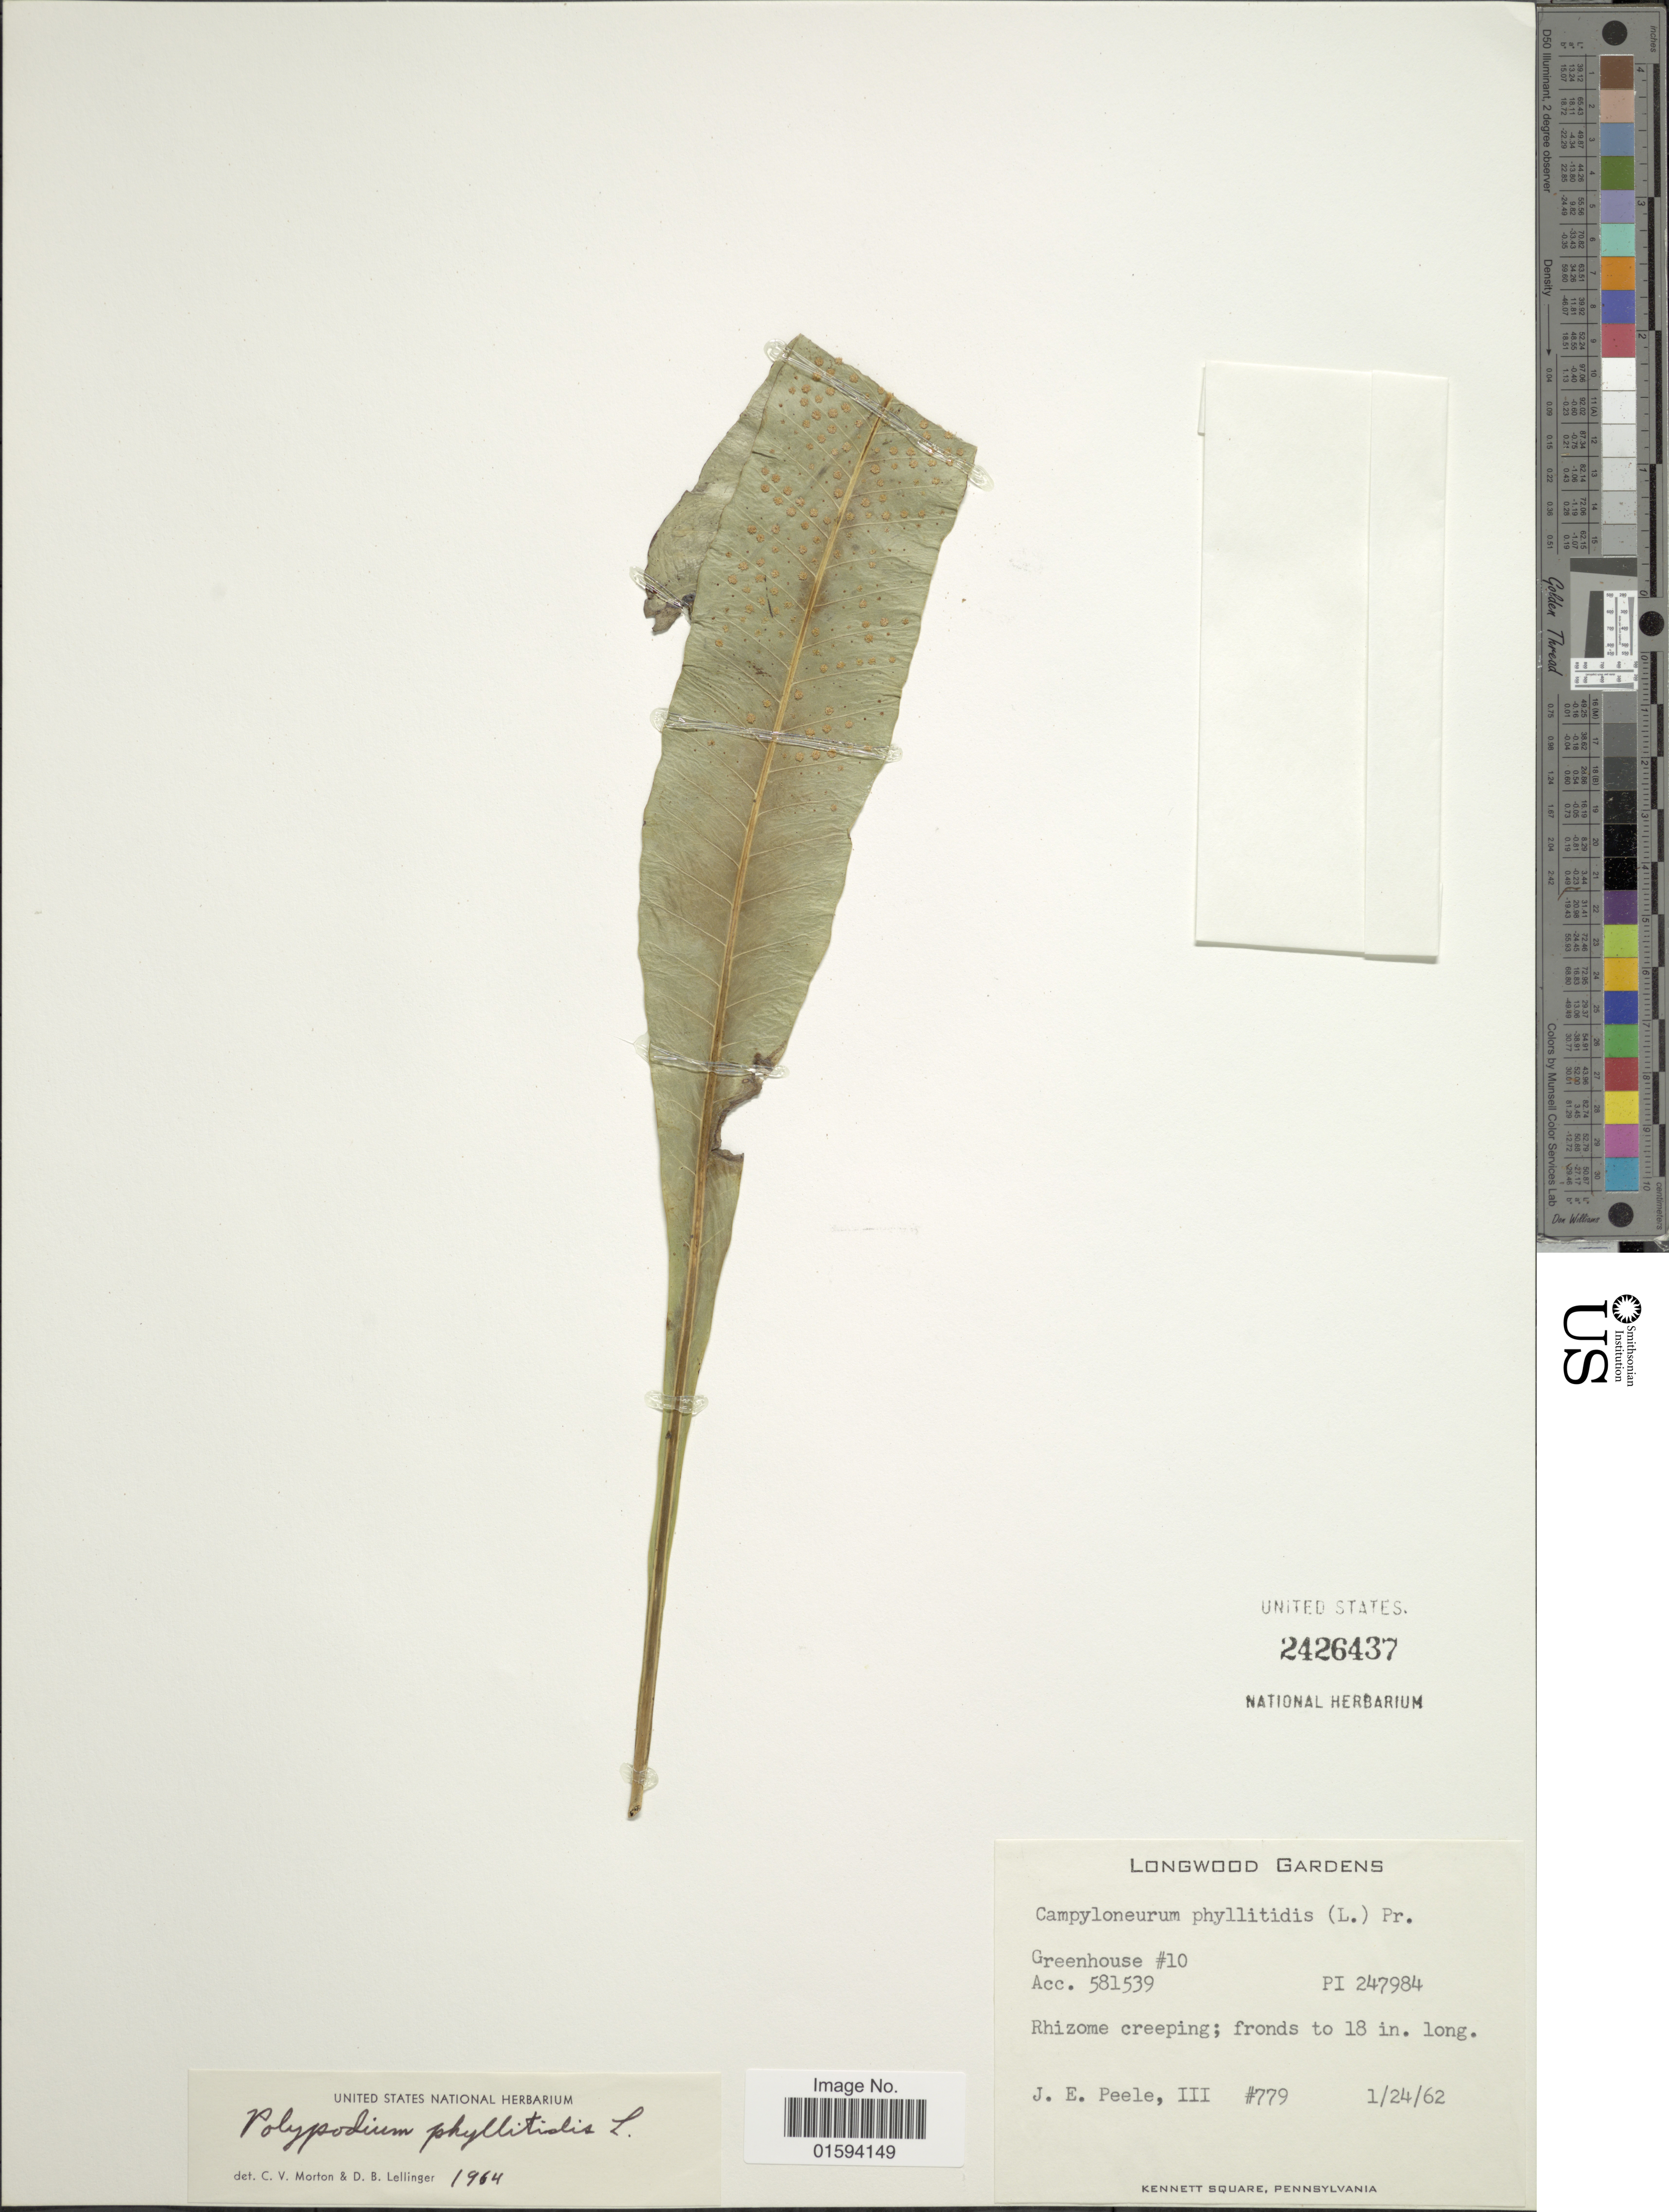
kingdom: Plantae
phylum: Tracheophyta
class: Polypodiopsida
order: Polypodiales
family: Polypodiaceae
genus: Polypodium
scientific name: Polypodium phyllitidis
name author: L.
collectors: J. Peele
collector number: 779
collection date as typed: Transcribed d/m/y: 24/1/62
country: United States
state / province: Pennsylvania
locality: Longwood Gardens, Greenhouse #10, Acc. 581539, PI 247984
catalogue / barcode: US 2426437